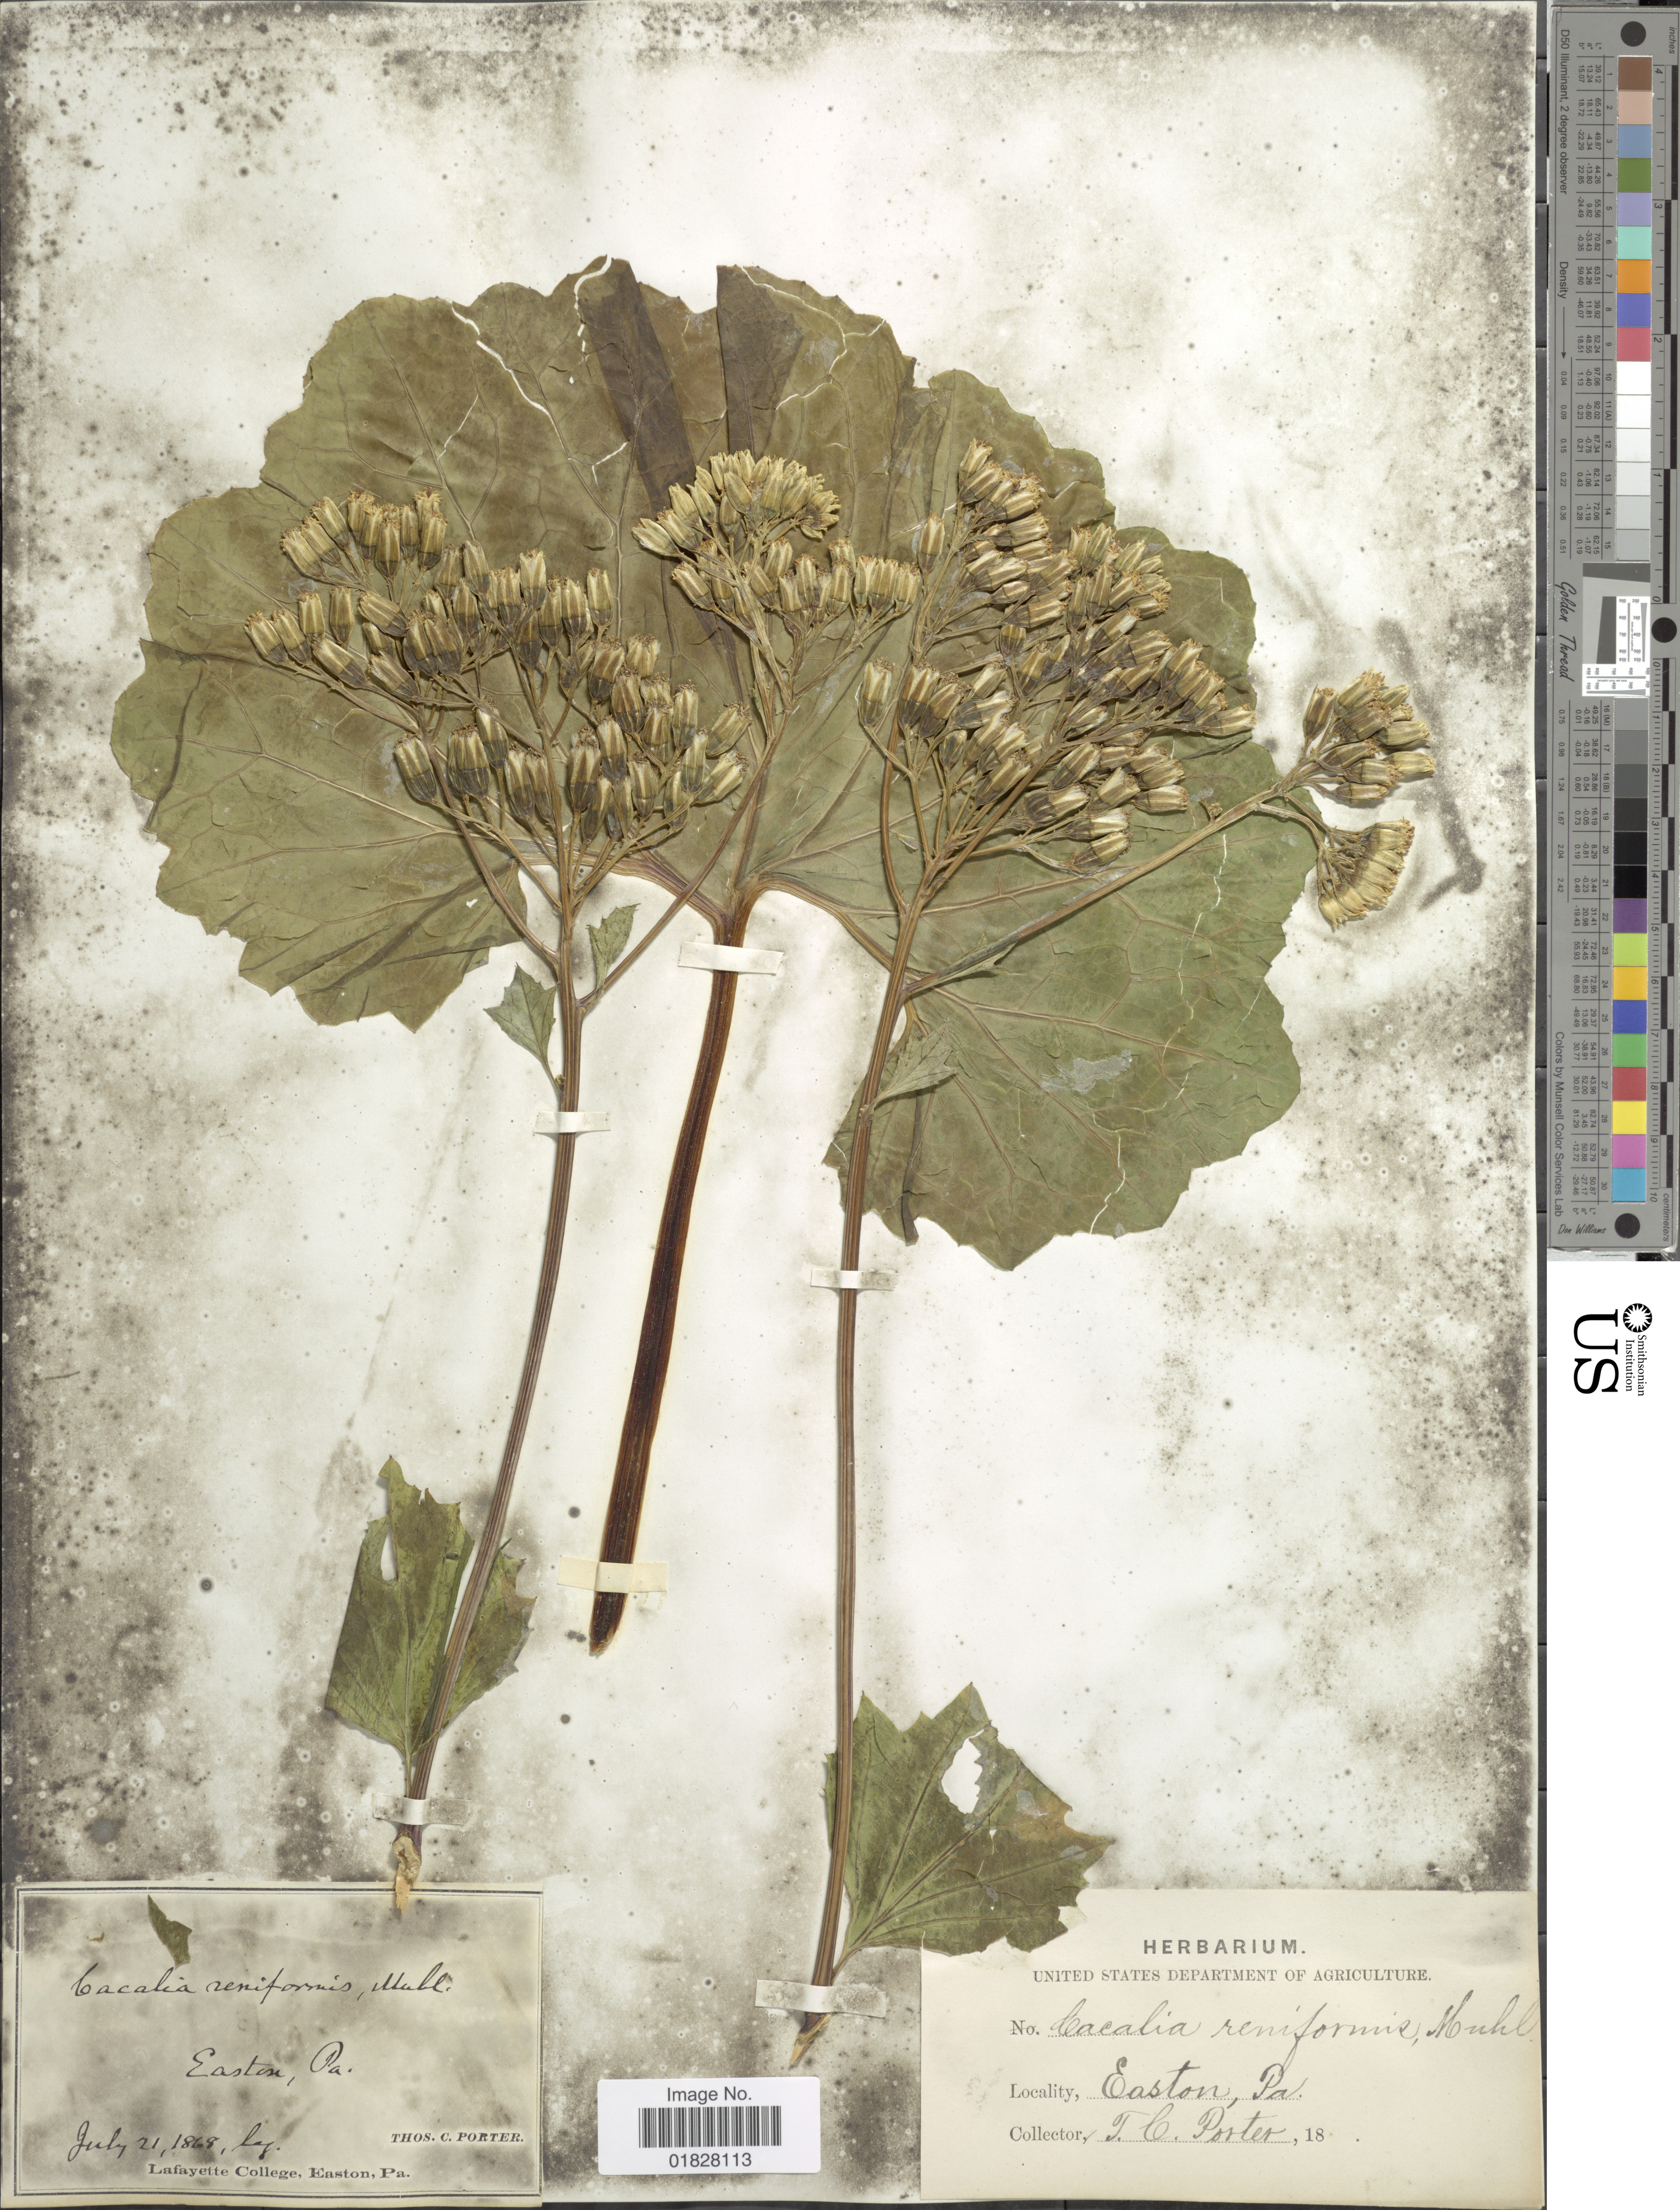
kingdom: Plantae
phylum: Tracheophyta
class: Magnoliopsida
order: Asterales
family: Asteraceae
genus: Arnoglossum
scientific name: Arnoglossum reniforme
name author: (Hook.) H. Rob.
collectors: T. C. Porter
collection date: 1868-07-21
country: United States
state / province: Pennsylvania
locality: Easter, Pa.